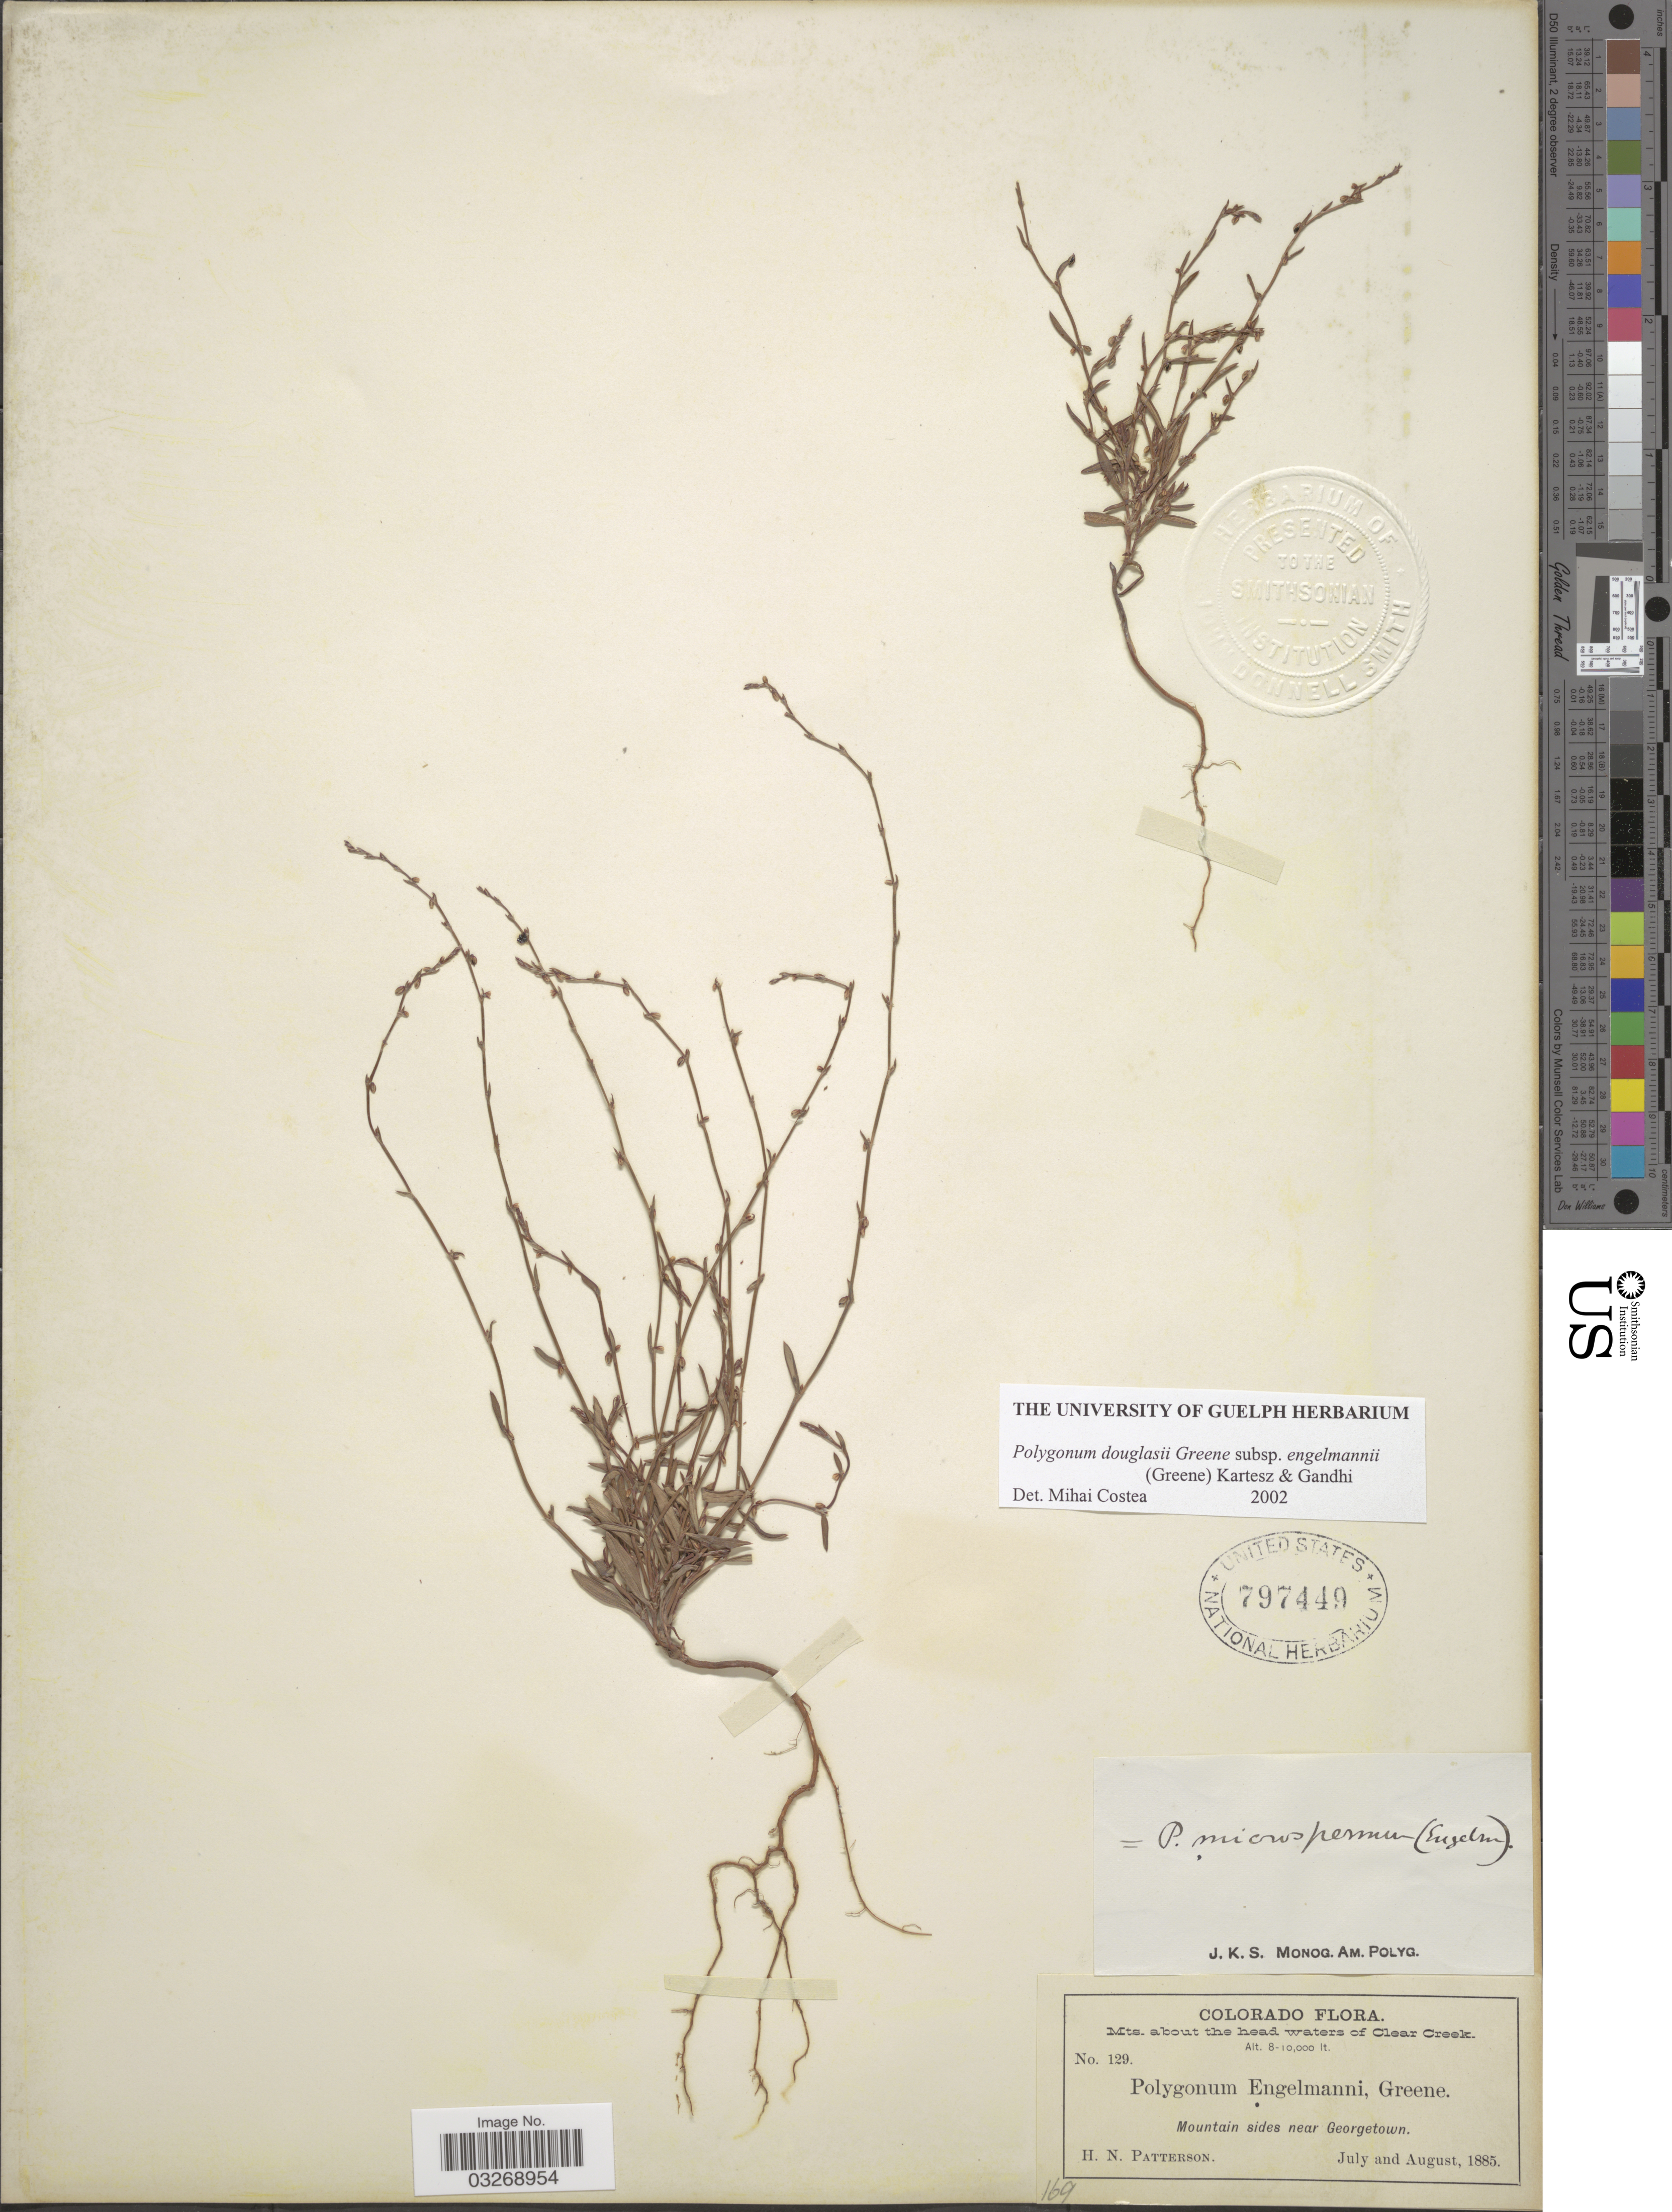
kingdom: Plantae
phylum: Tracheophyta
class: Magnoliopsida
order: Caryophyllales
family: Polygonaceae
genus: Polygonum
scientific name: Polygonum douglasii subsp. engelmannii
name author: (S.W. Greene) Kartesz & Gandhi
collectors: H. N. Patterson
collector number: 129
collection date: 1885-07/1885-08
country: United States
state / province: Colorado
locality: Mts. about the head waters of Clear Creek. Mountain sides near Georgetown.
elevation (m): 2438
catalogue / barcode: US 797449